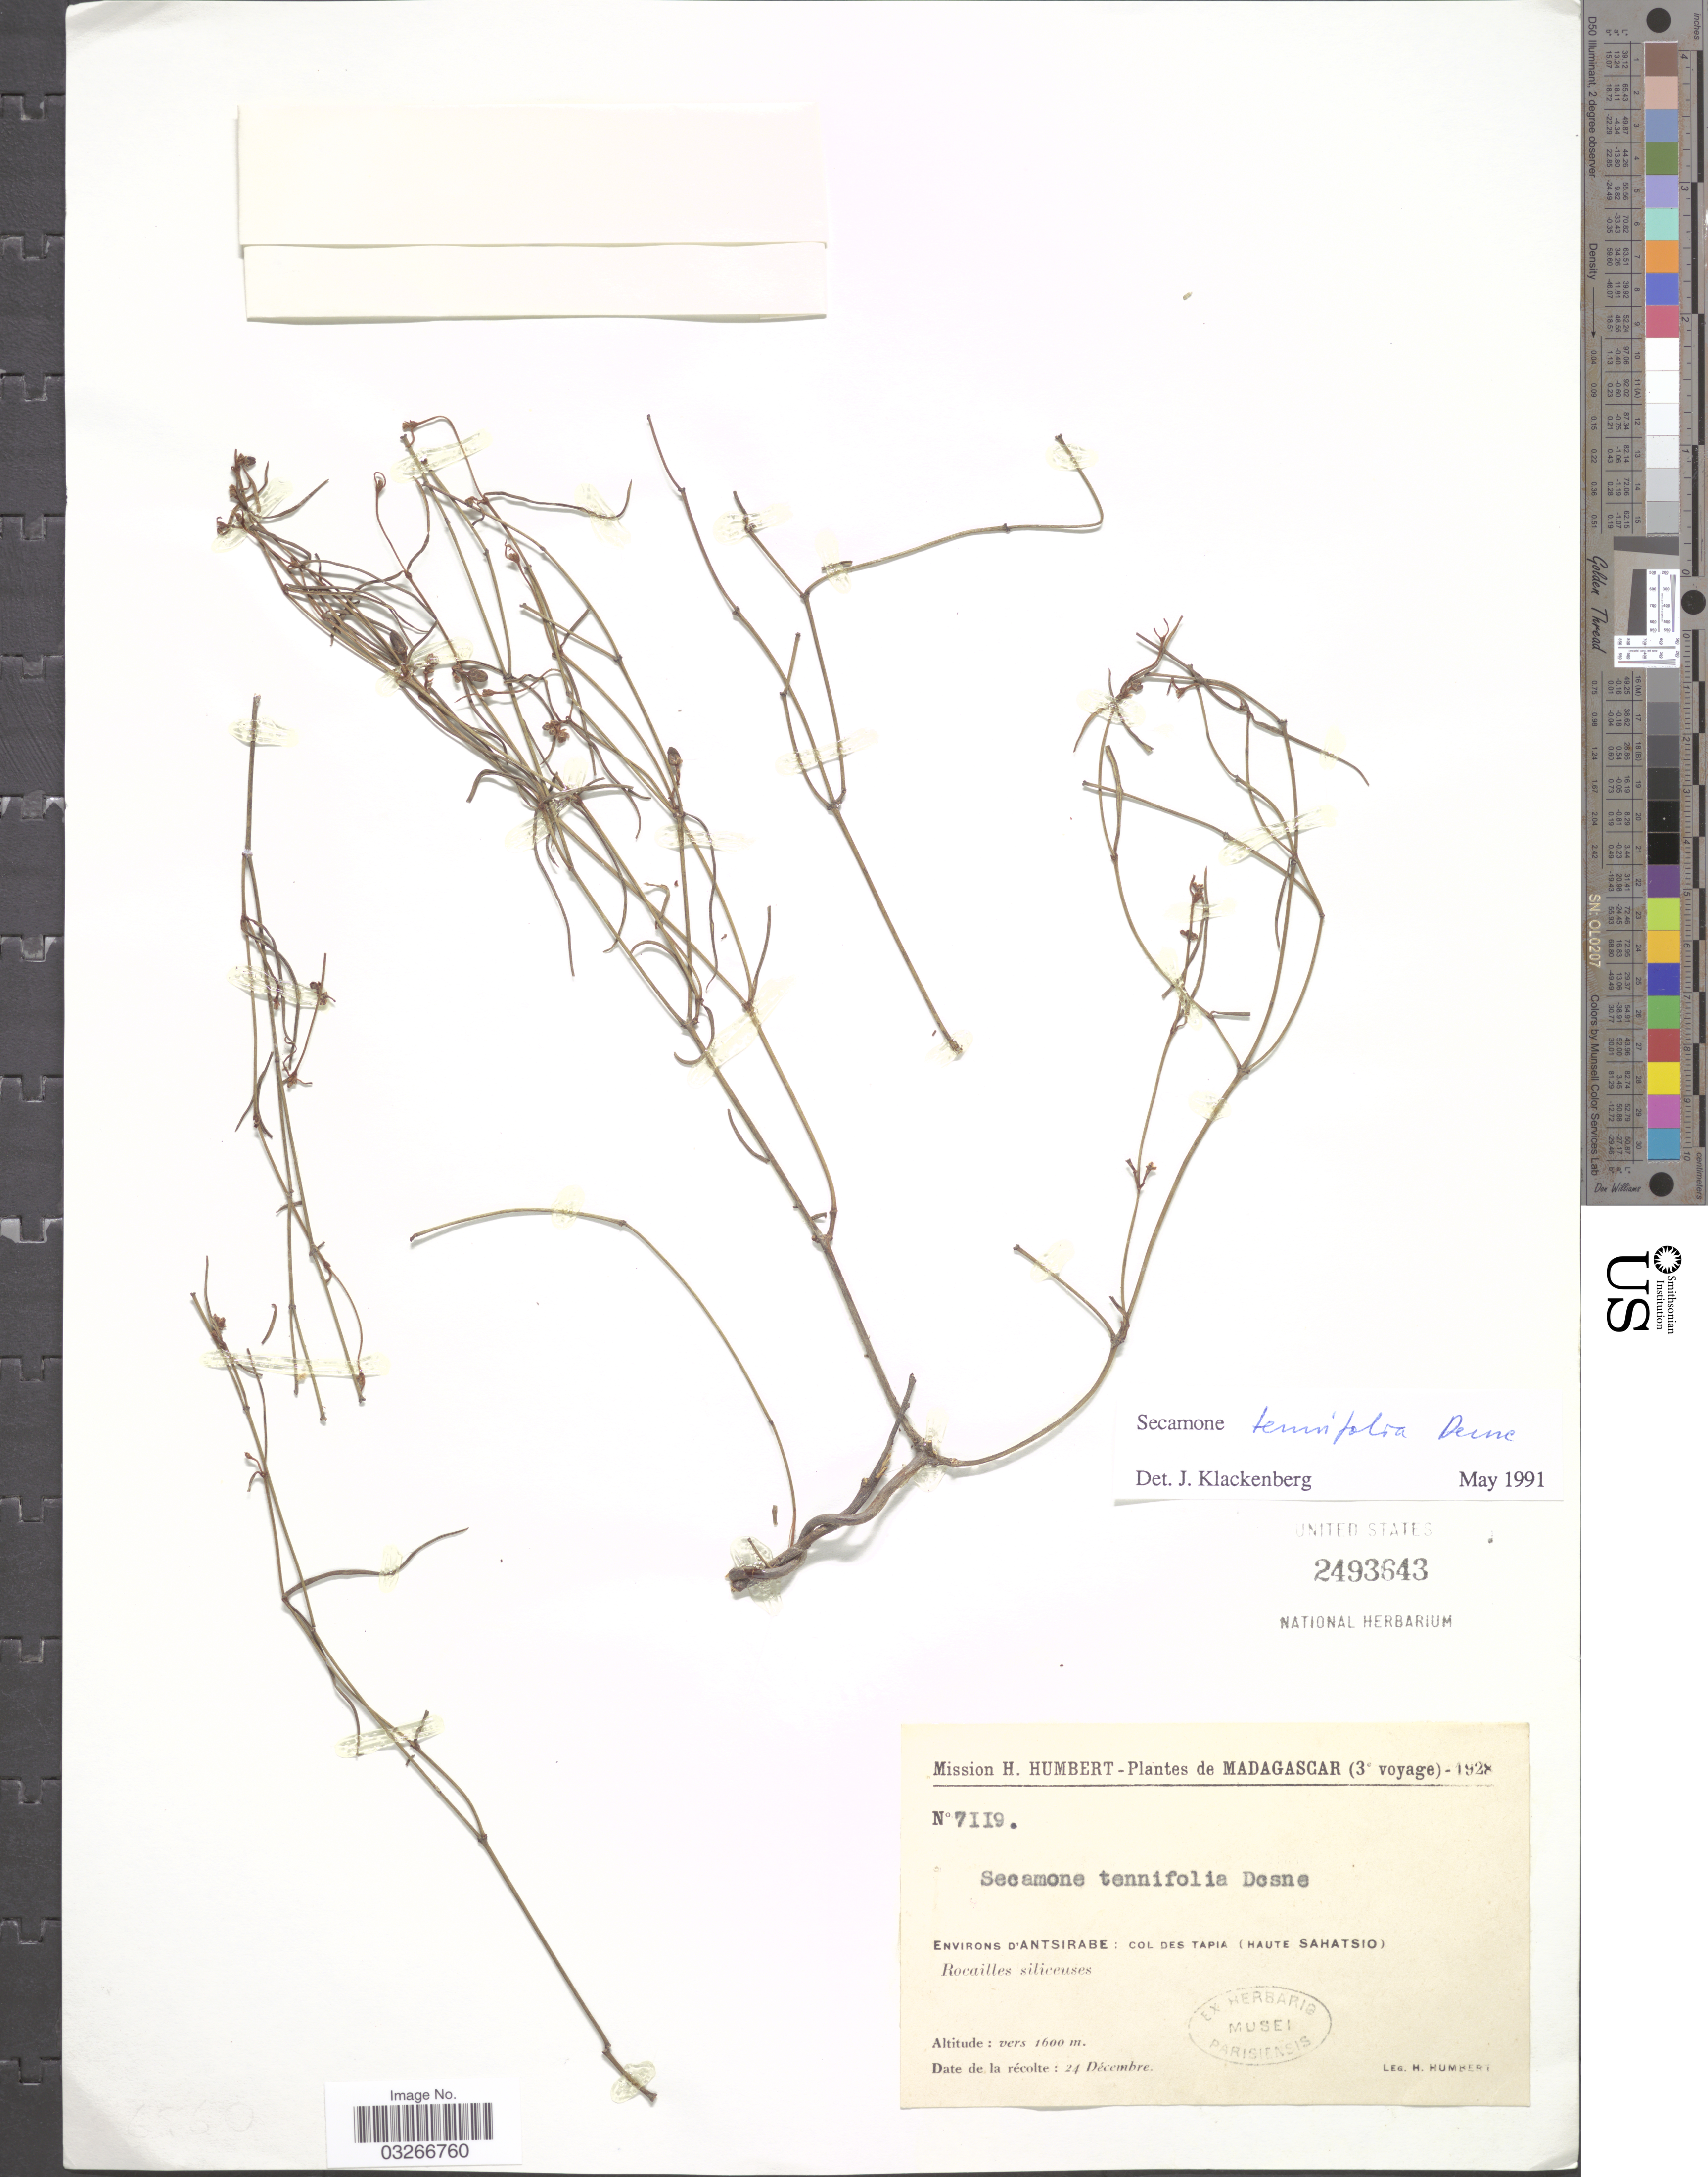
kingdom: Plantae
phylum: Tracheophyta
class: Magnoliopsida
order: Gentianales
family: Apocynaceae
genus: Secamone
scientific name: Secamone tenuifolia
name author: Decne.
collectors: H. Humbert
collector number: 7119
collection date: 1928-12-24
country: Madagascar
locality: Environs d'Antsirabe: Col des Tapia (Haute Sahatsio).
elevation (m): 1600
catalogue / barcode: US 2493643